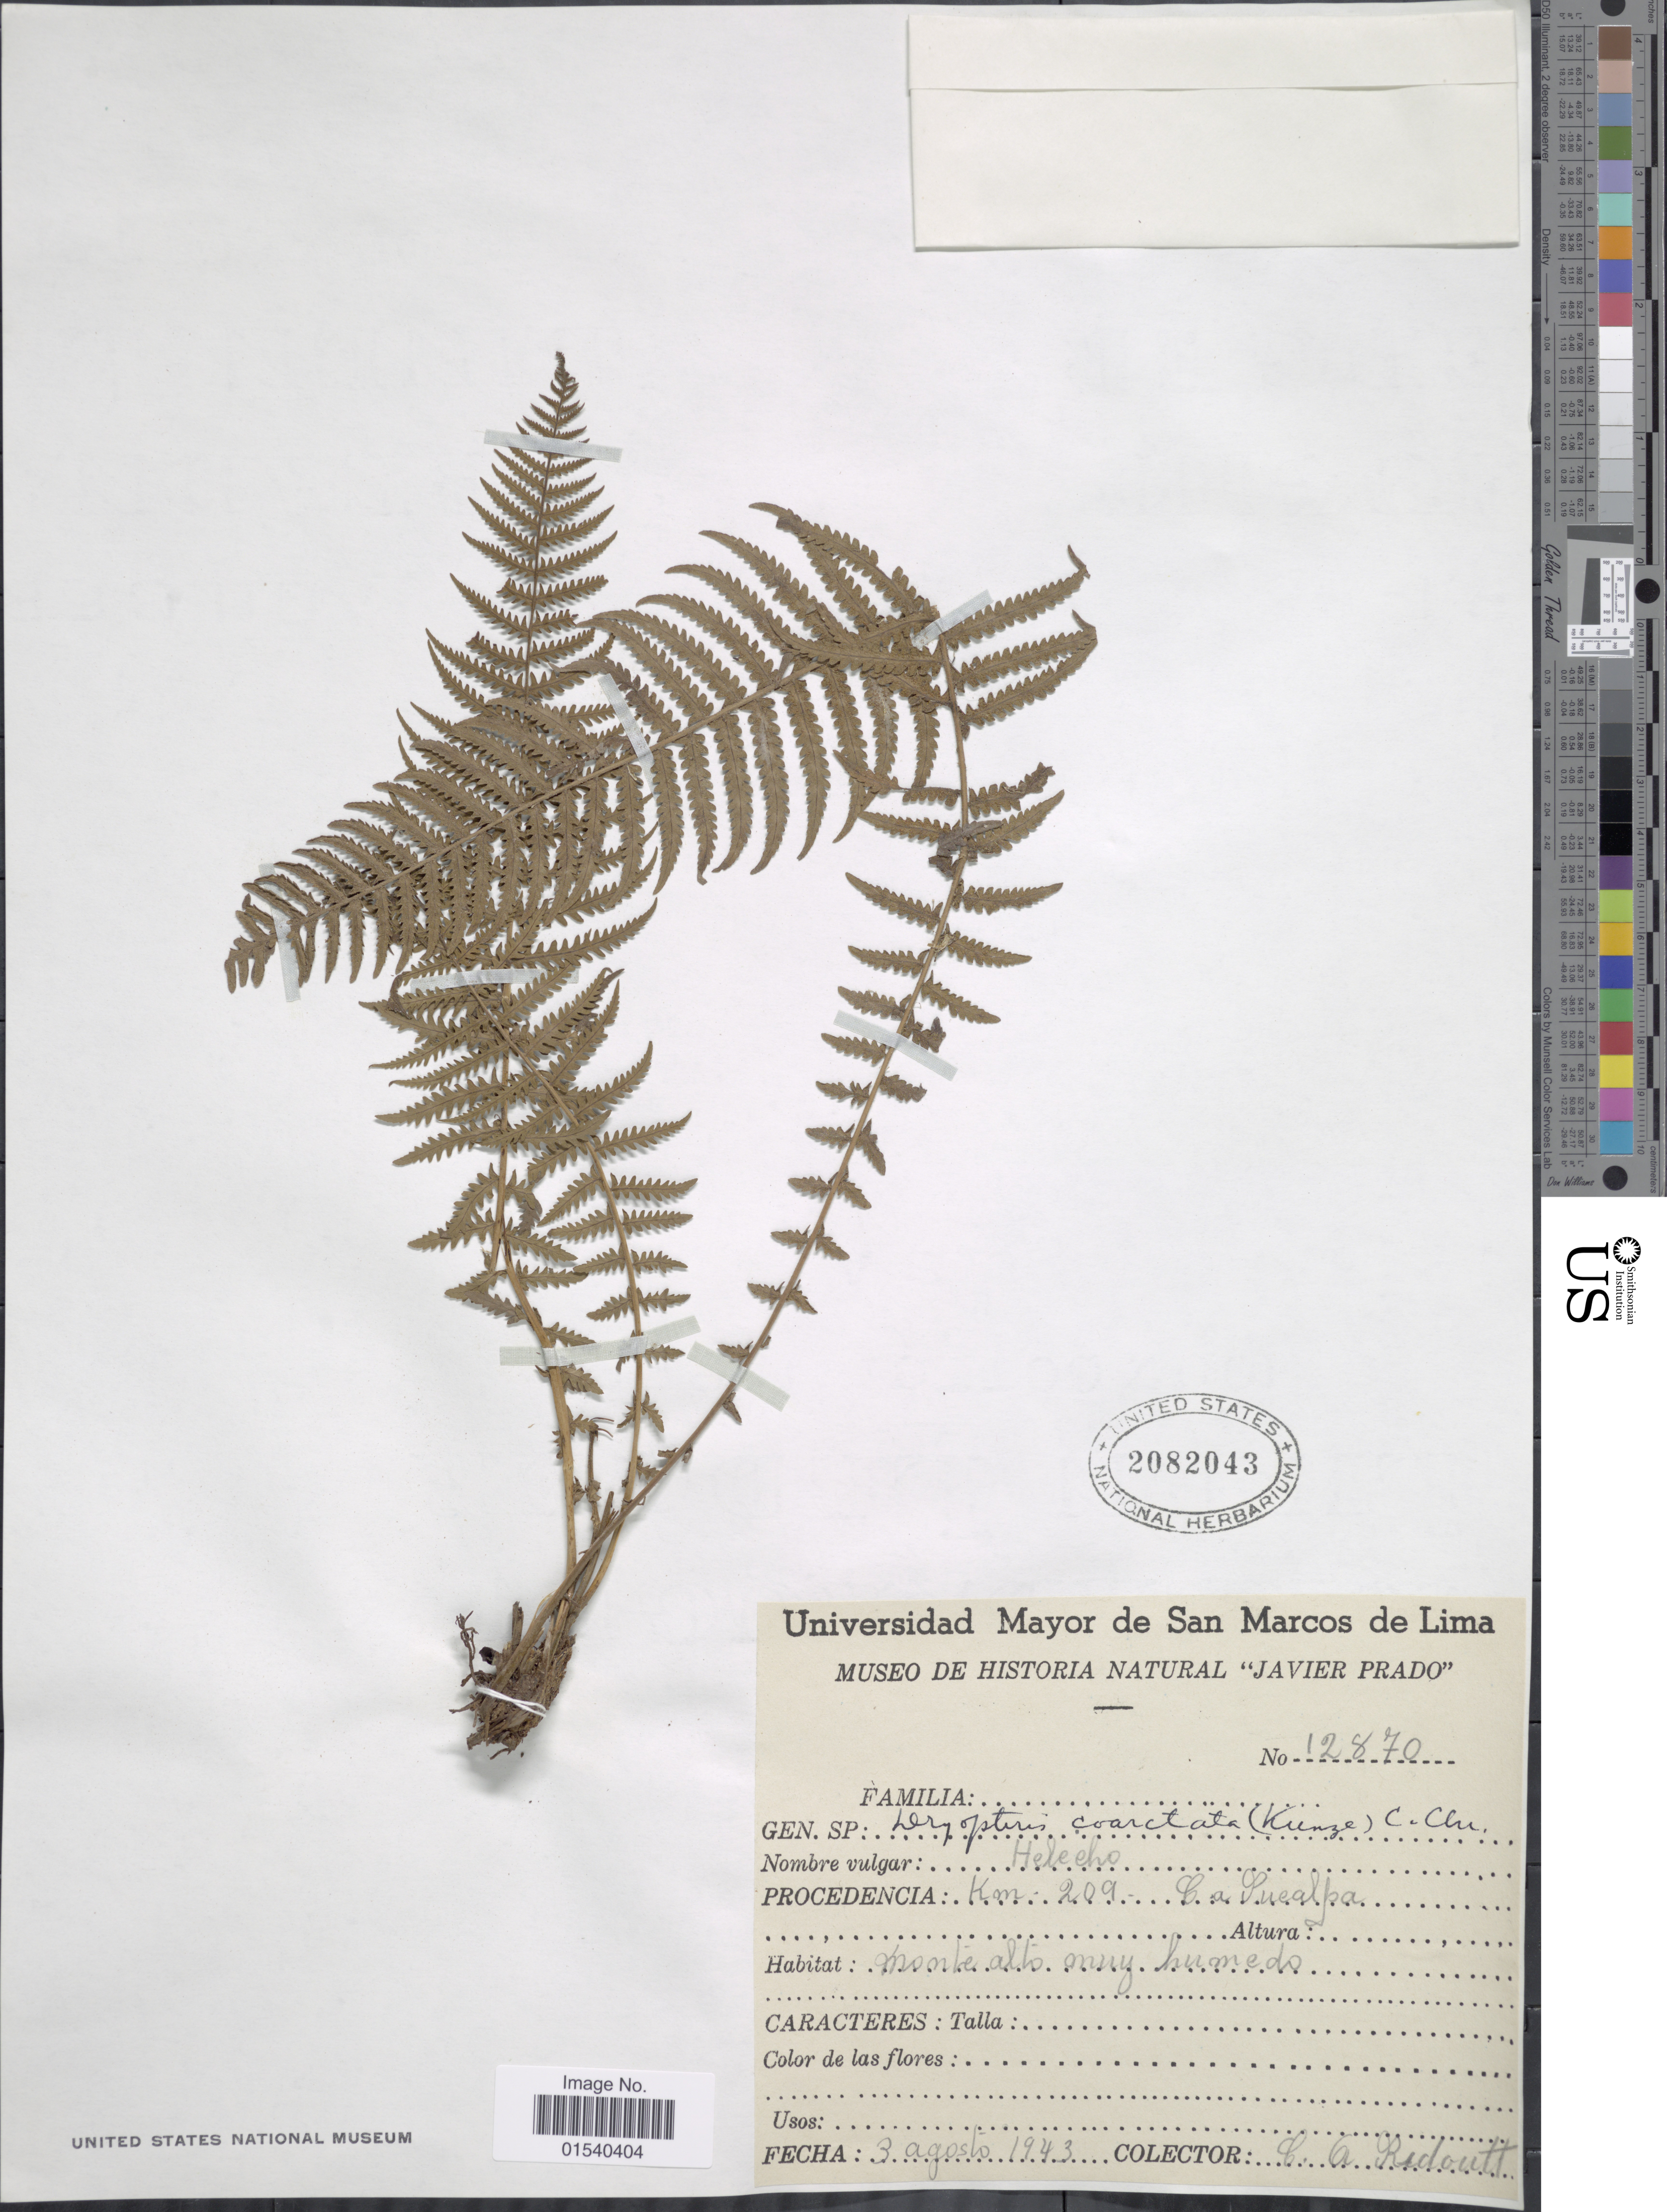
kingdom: Plantae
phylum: Tracheophyta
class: Polypodiopsida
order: Polypodiales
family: Thelypteridaceae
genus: Amauropelta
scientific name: Amauropelta opposita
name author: (Vahl) Pic. Serm.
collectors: C. Ridoutt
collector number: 12870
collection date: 1943-08-03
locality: Km 209 - Ca Puelpa [interpreted]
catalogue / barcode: US 2082043